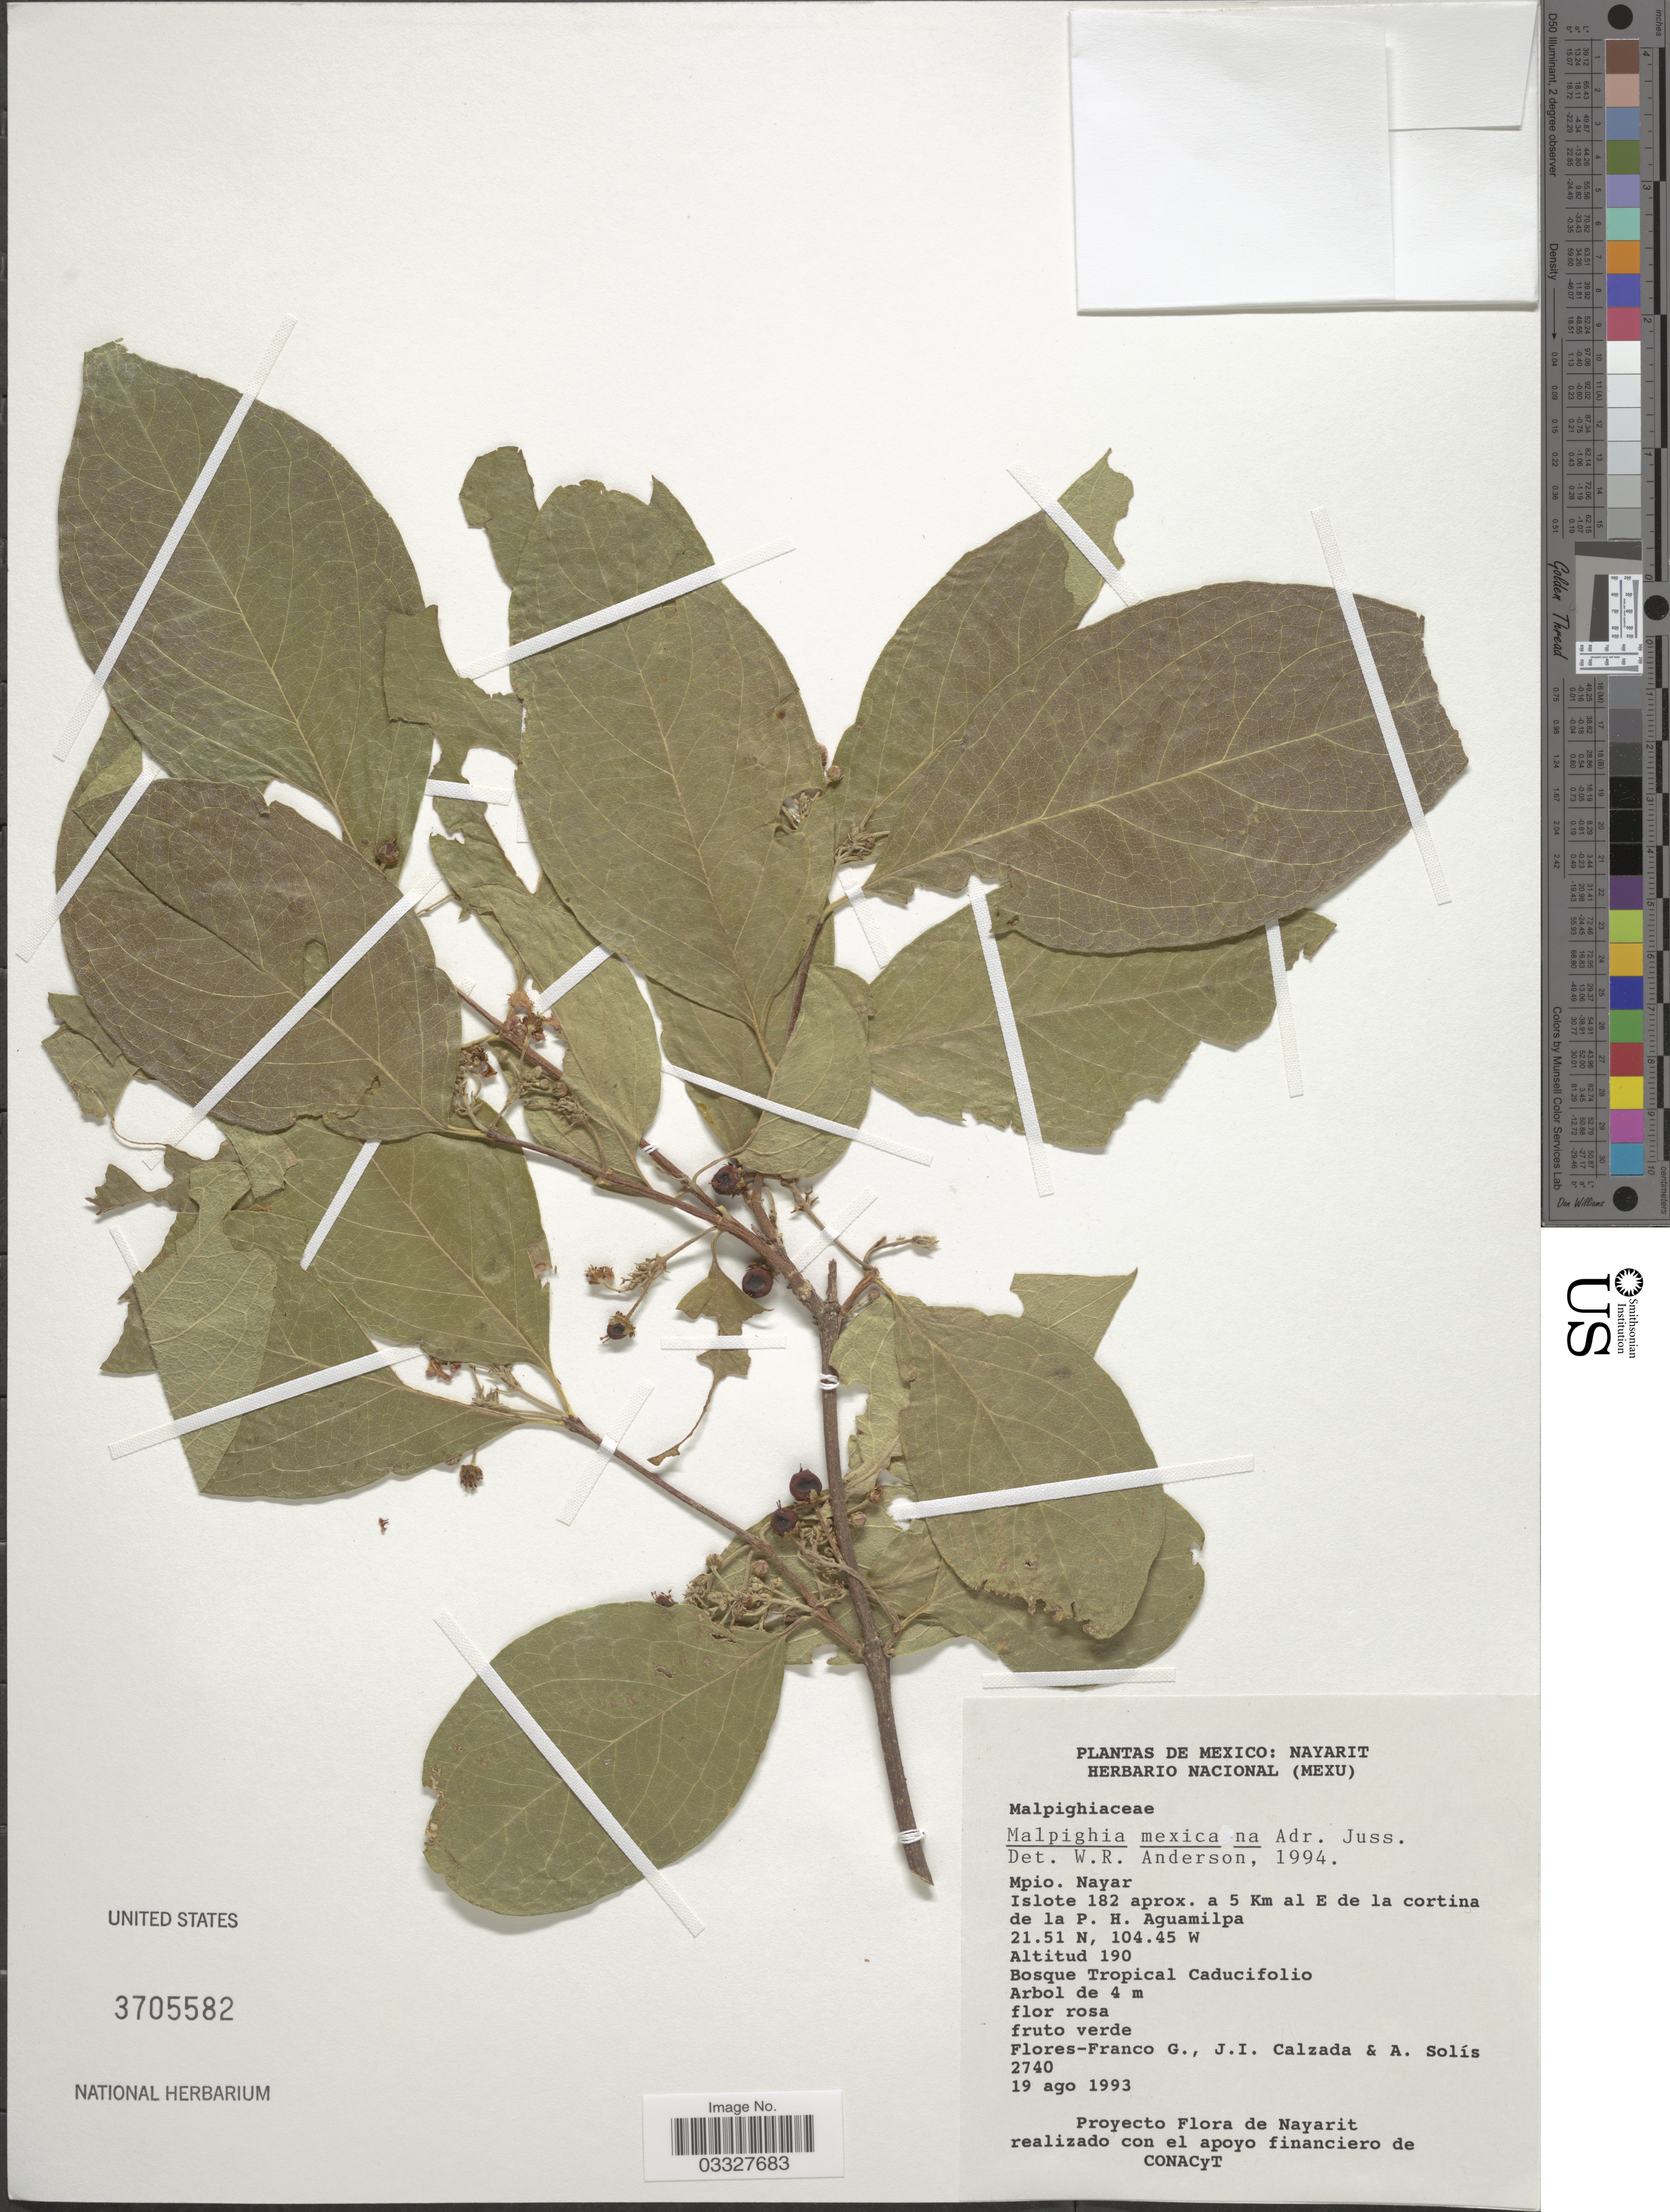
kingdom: Plantae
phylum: Tracheophyta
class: Magnoliopsida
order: Malpighiales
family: Malpighiaceae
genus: Malpighia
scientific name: Malpighia mexicana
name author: A. Juss.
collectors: G. Flores F., J. I. Calzada & A. Solis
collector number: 2740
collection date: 1993-08-19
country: Mexico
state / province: Nayarit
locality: Mpio. Nayar. Islote 182 aprox. a 5 Km al E de la cortina de la P.H. Aguamilpa.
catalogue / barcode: US 3705582